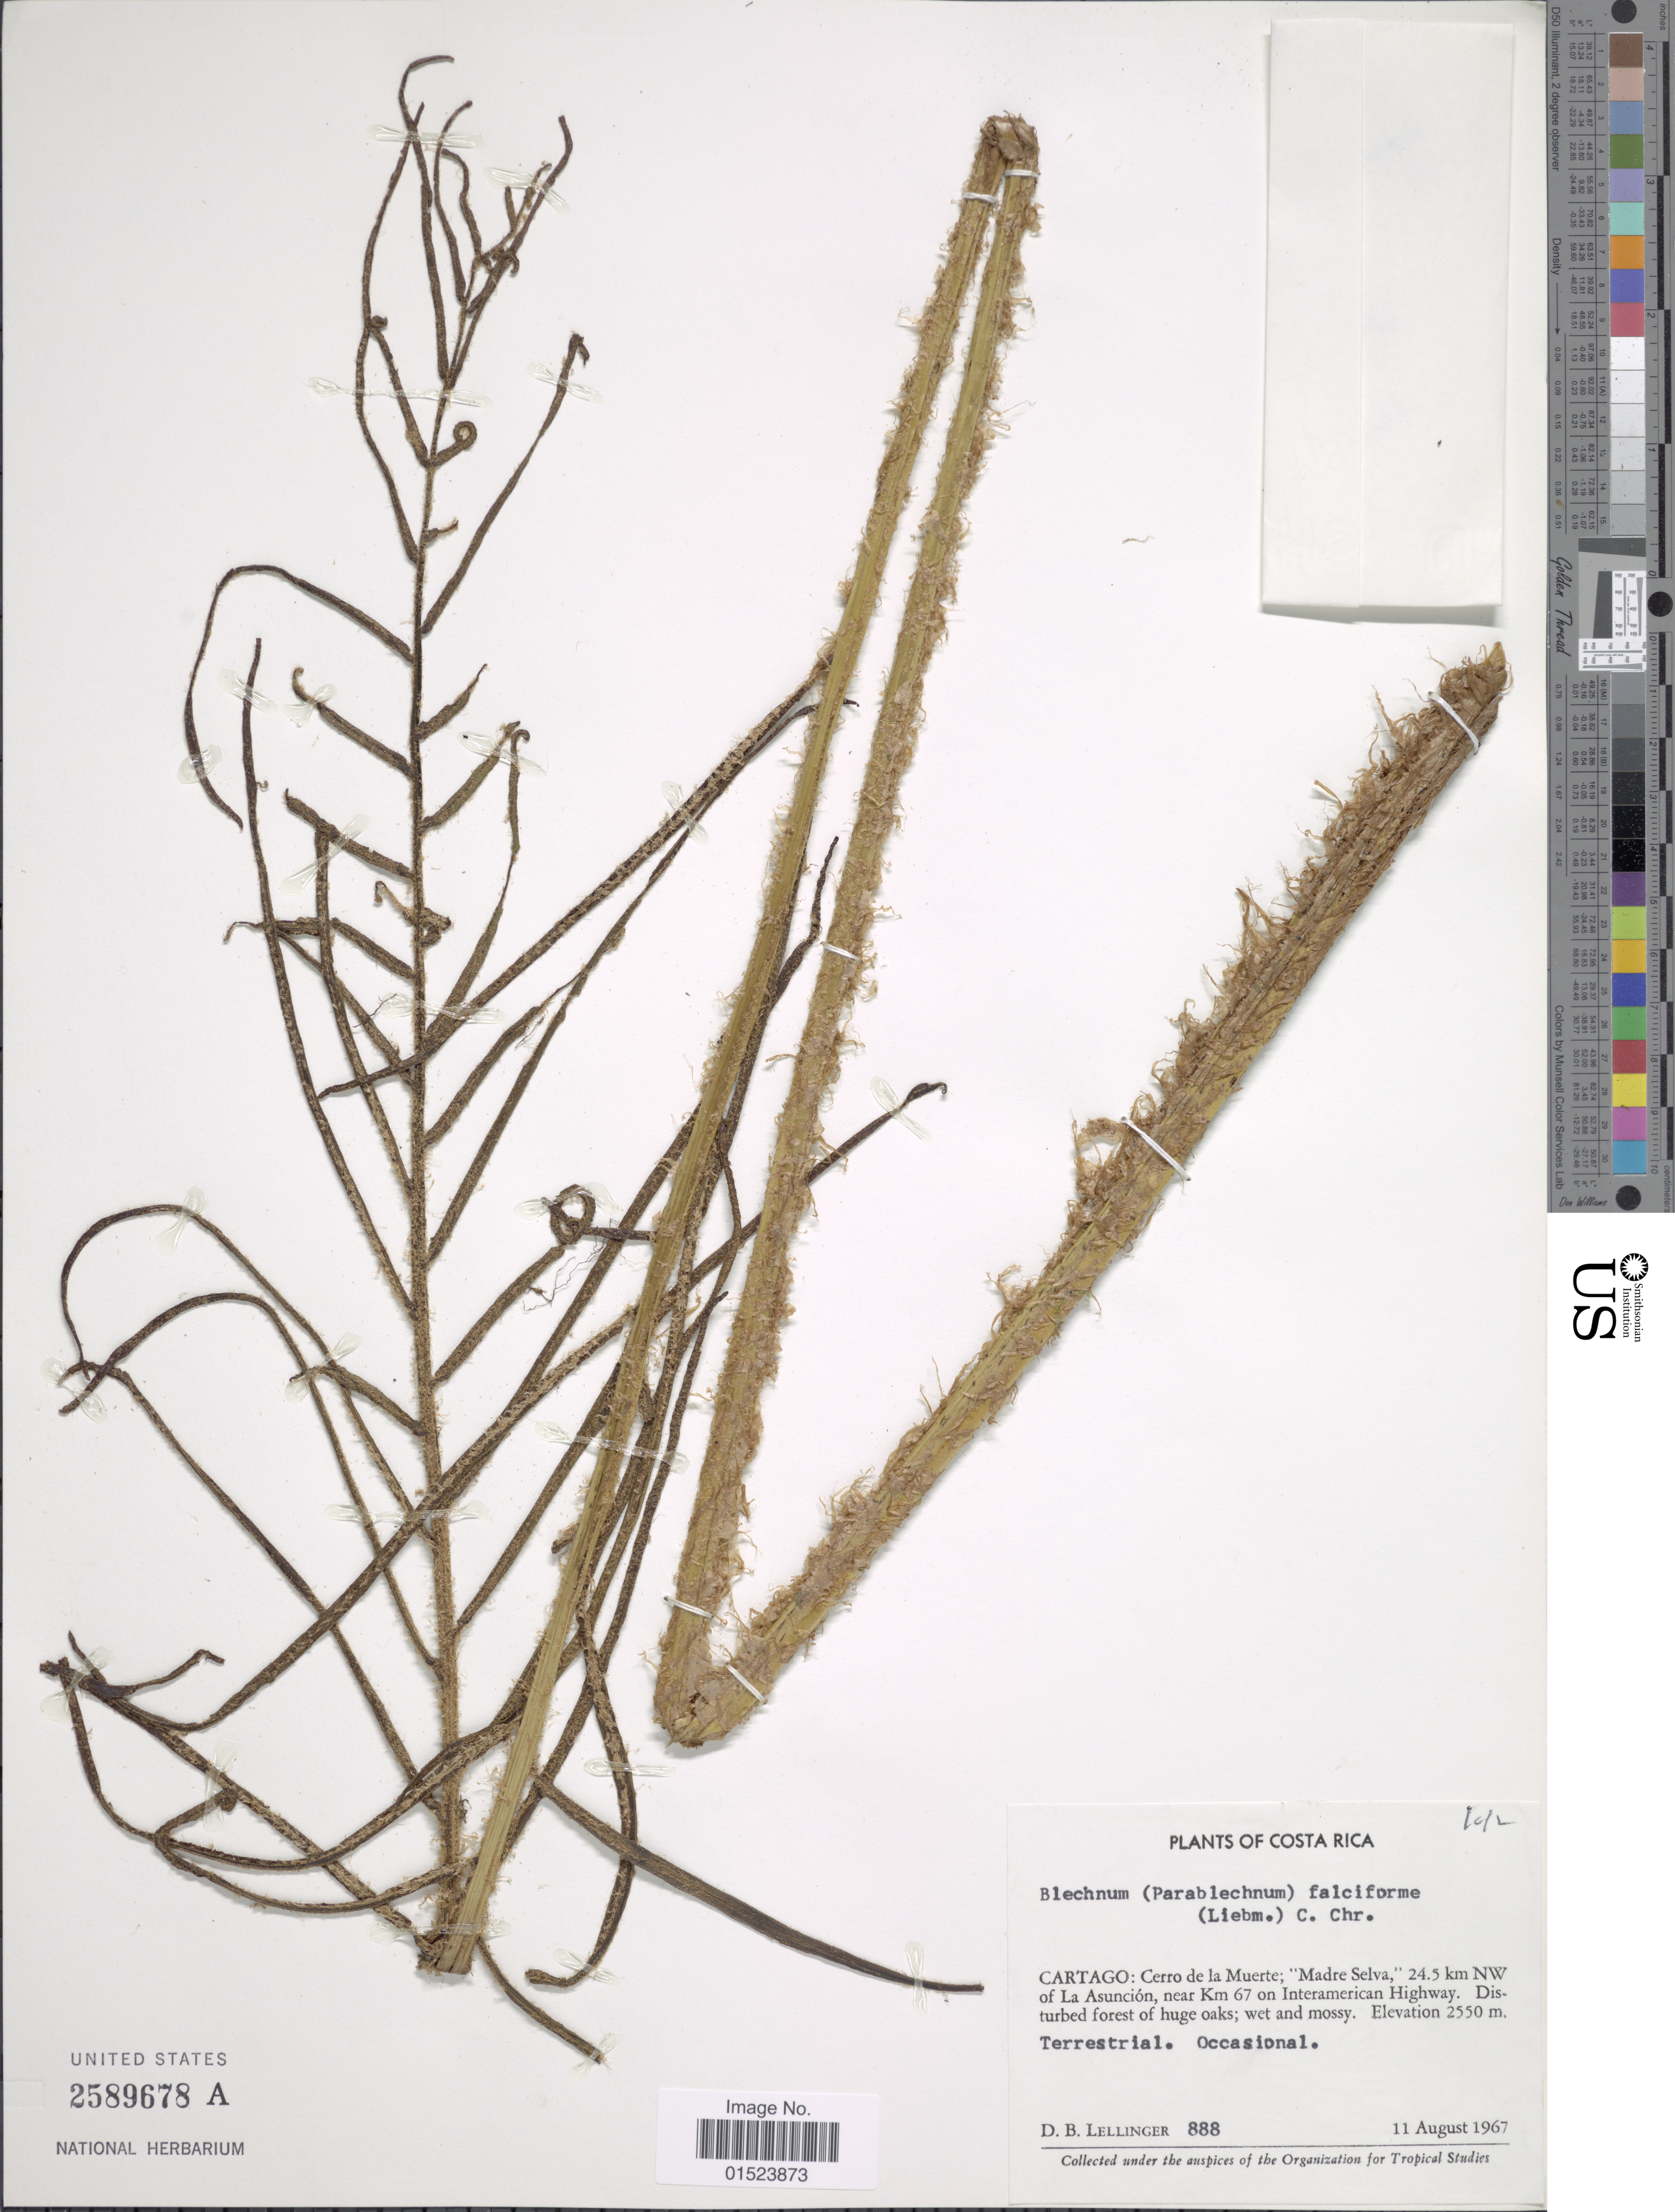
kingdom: Plantae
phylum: Tracheophyta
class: Polypodiopsida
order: Polypodiales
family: Blechnaceae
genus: Blechnum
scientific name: Blechnum falciforme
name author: (Liebm.) C. Chr.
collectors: D. B. Lellinger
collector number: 888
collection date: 1967-08-11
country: Costa Rica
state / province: Cartago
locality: Cerro de la Muerte; "Madre Selva," 24.5 km NW of La Asunción, near Km 67 on Interamerican Highway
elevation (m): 2550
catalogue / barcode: US 2589678A